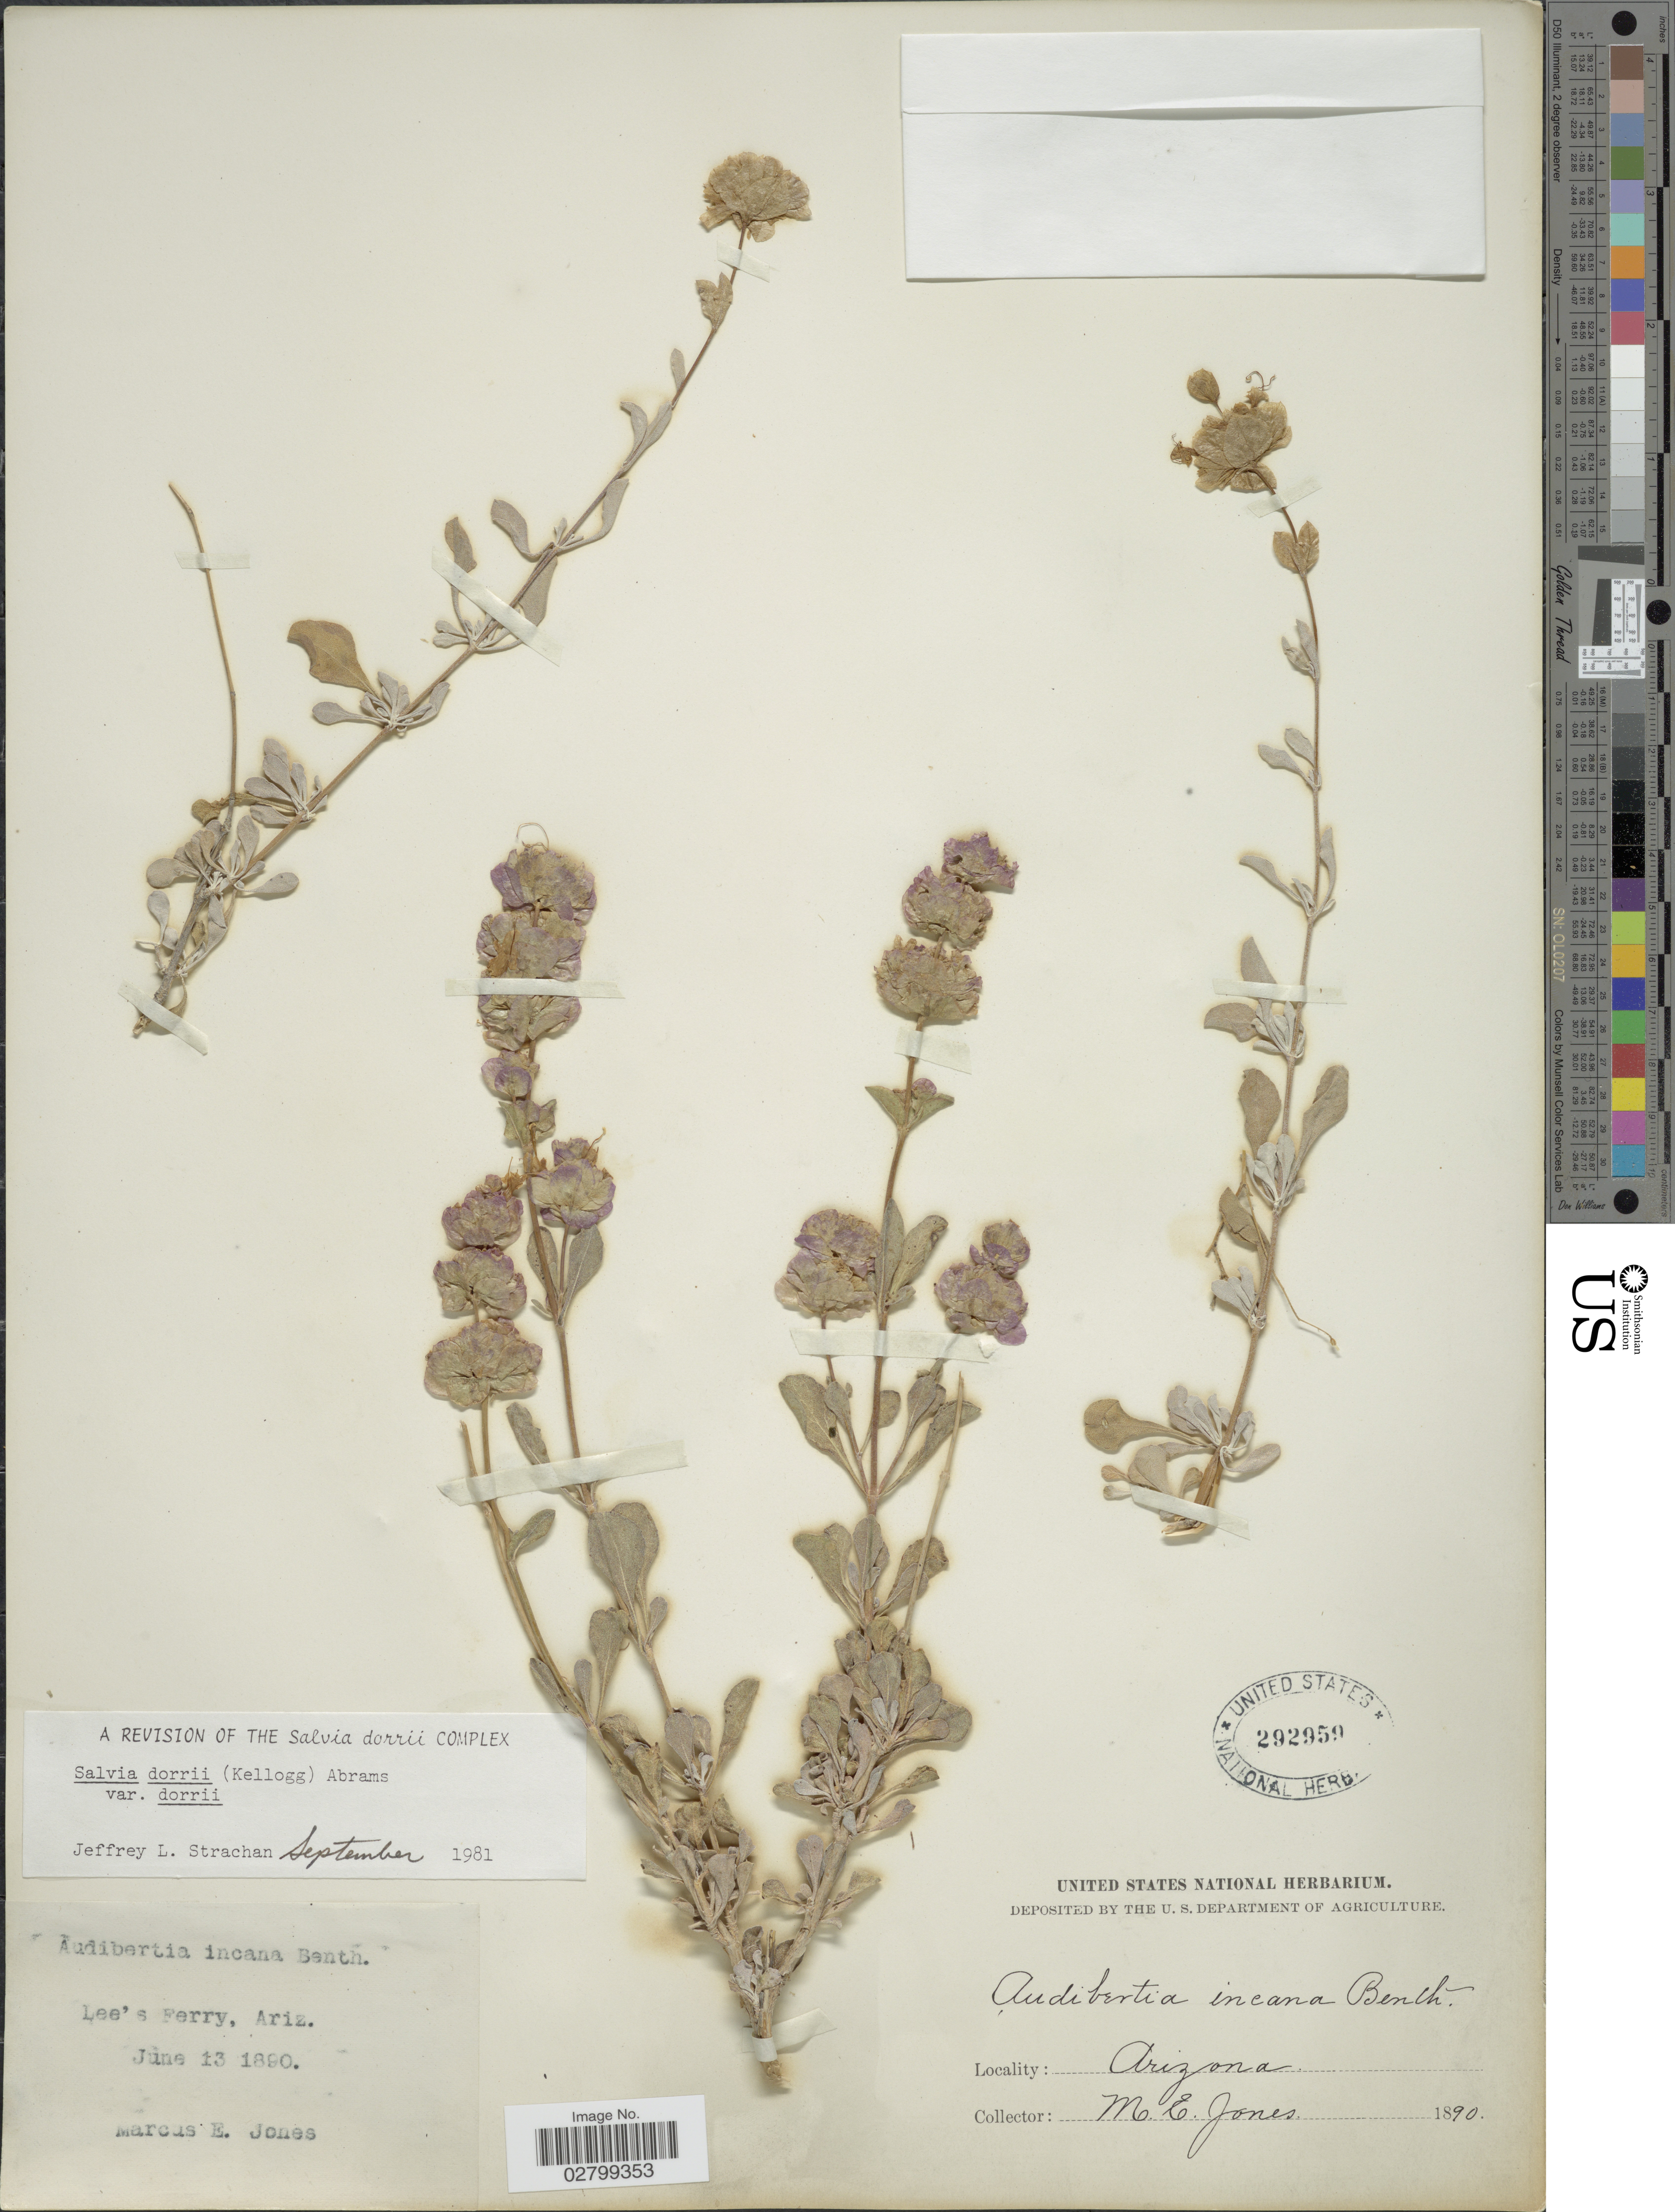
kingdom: Plantae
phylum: Tracheophyta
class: Magnoliopsida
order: Lamiales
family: Lamiaceae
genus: Salvia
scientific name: Salvia dorrii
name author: (Kellogg) Abrams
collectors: M. E. Jones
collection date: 1890-06-13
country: United States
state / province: Arizona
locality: Lee's Ferry.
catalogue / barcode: US 292959